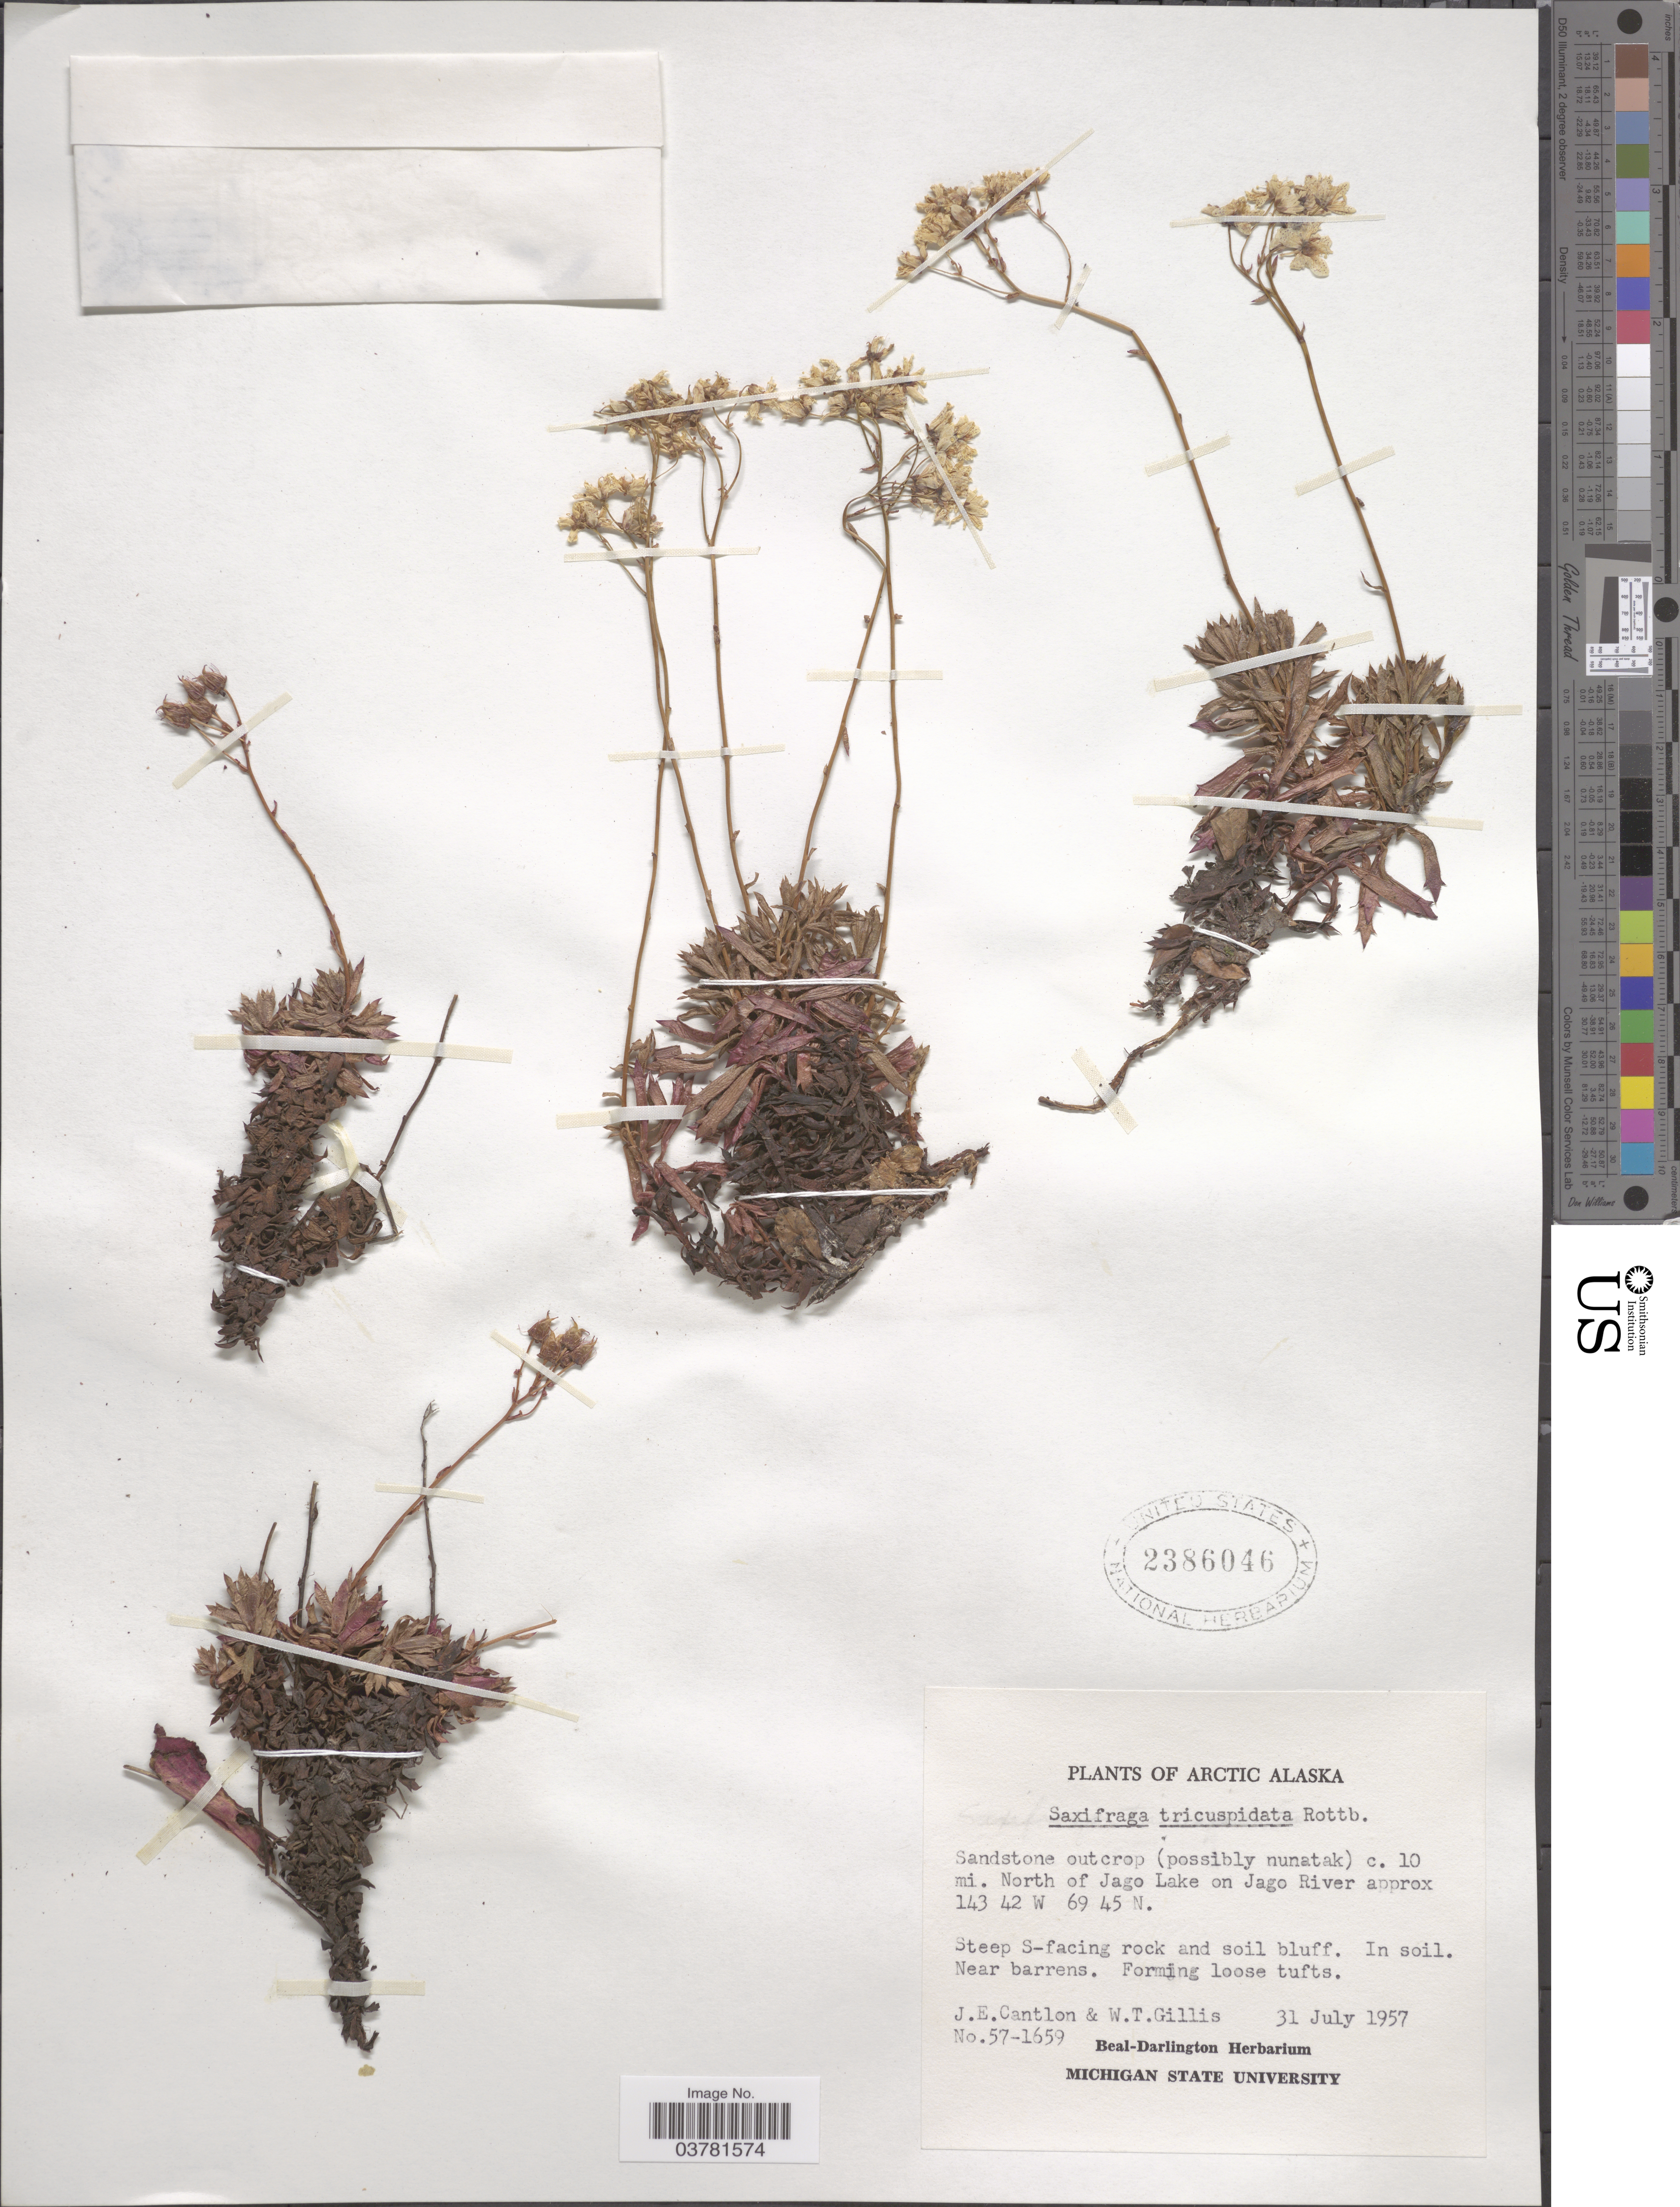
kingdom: Plantae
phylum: Tracheophyta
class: Magnoliopsida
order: Saxifragales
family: Saxifragaceae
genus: Saxifraga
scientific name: Saxifraga tricuspidata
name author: Rottb.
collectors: J. Cantlon & W. T. Gillis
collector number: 57-1659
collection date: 1957-07-31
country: United States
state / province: Alaska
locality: Arctic Alaska. Sandstone outcrop (possibly nunatak) c. 10 mi. North of Jago Lake on Jago River. Steep S-facing rock and soil bluff. Near barrens.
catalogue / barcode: US 2386046